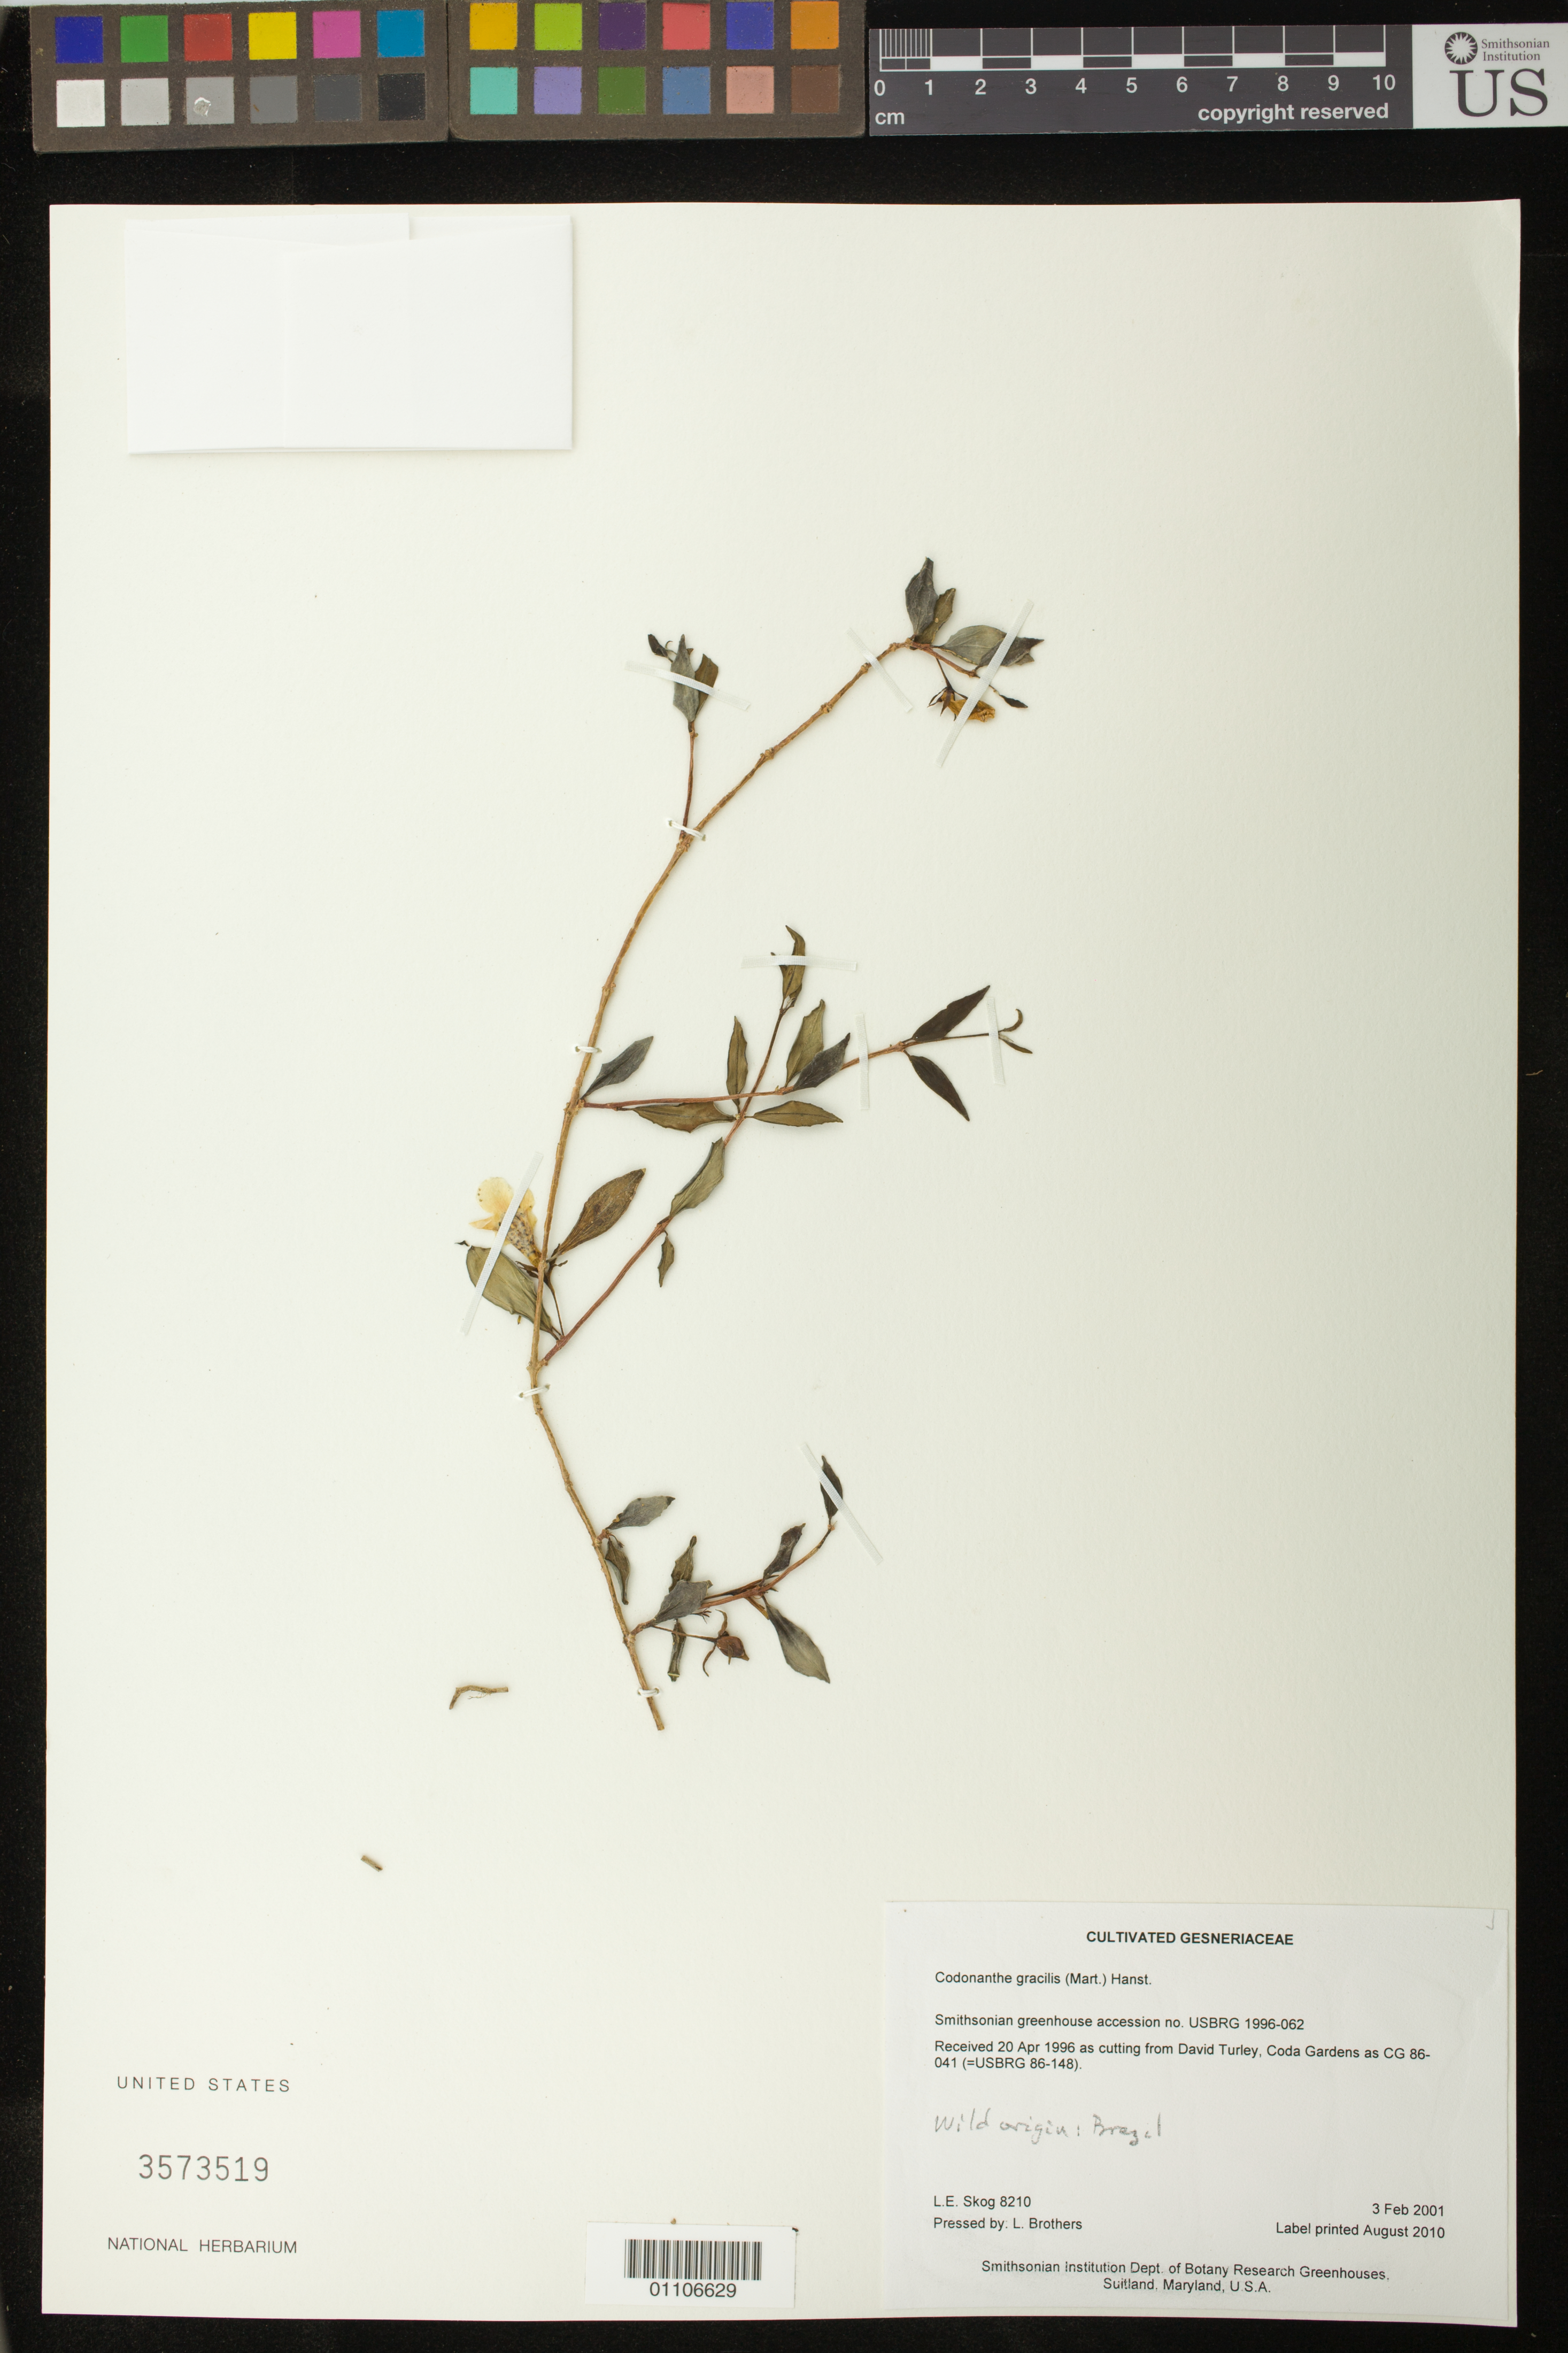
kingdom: Plantae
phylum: Tracheophyta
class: Magnoliopsida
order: Lamiales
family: Gesneriaceae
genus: Codonanthe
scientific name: Codonanthe gracilis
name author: (Mart.) Hanst.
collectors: L. E. Skog & L. Brothers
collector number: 8210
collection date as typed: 3 Feb 2001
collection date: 2001-02-03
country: United States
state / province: Maryland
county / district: Prince George's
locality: Smithsonian Institution Dept. of Botany Research Greenhouses, Suitland, Maryland, U.S.A.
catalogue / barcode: US 3573519